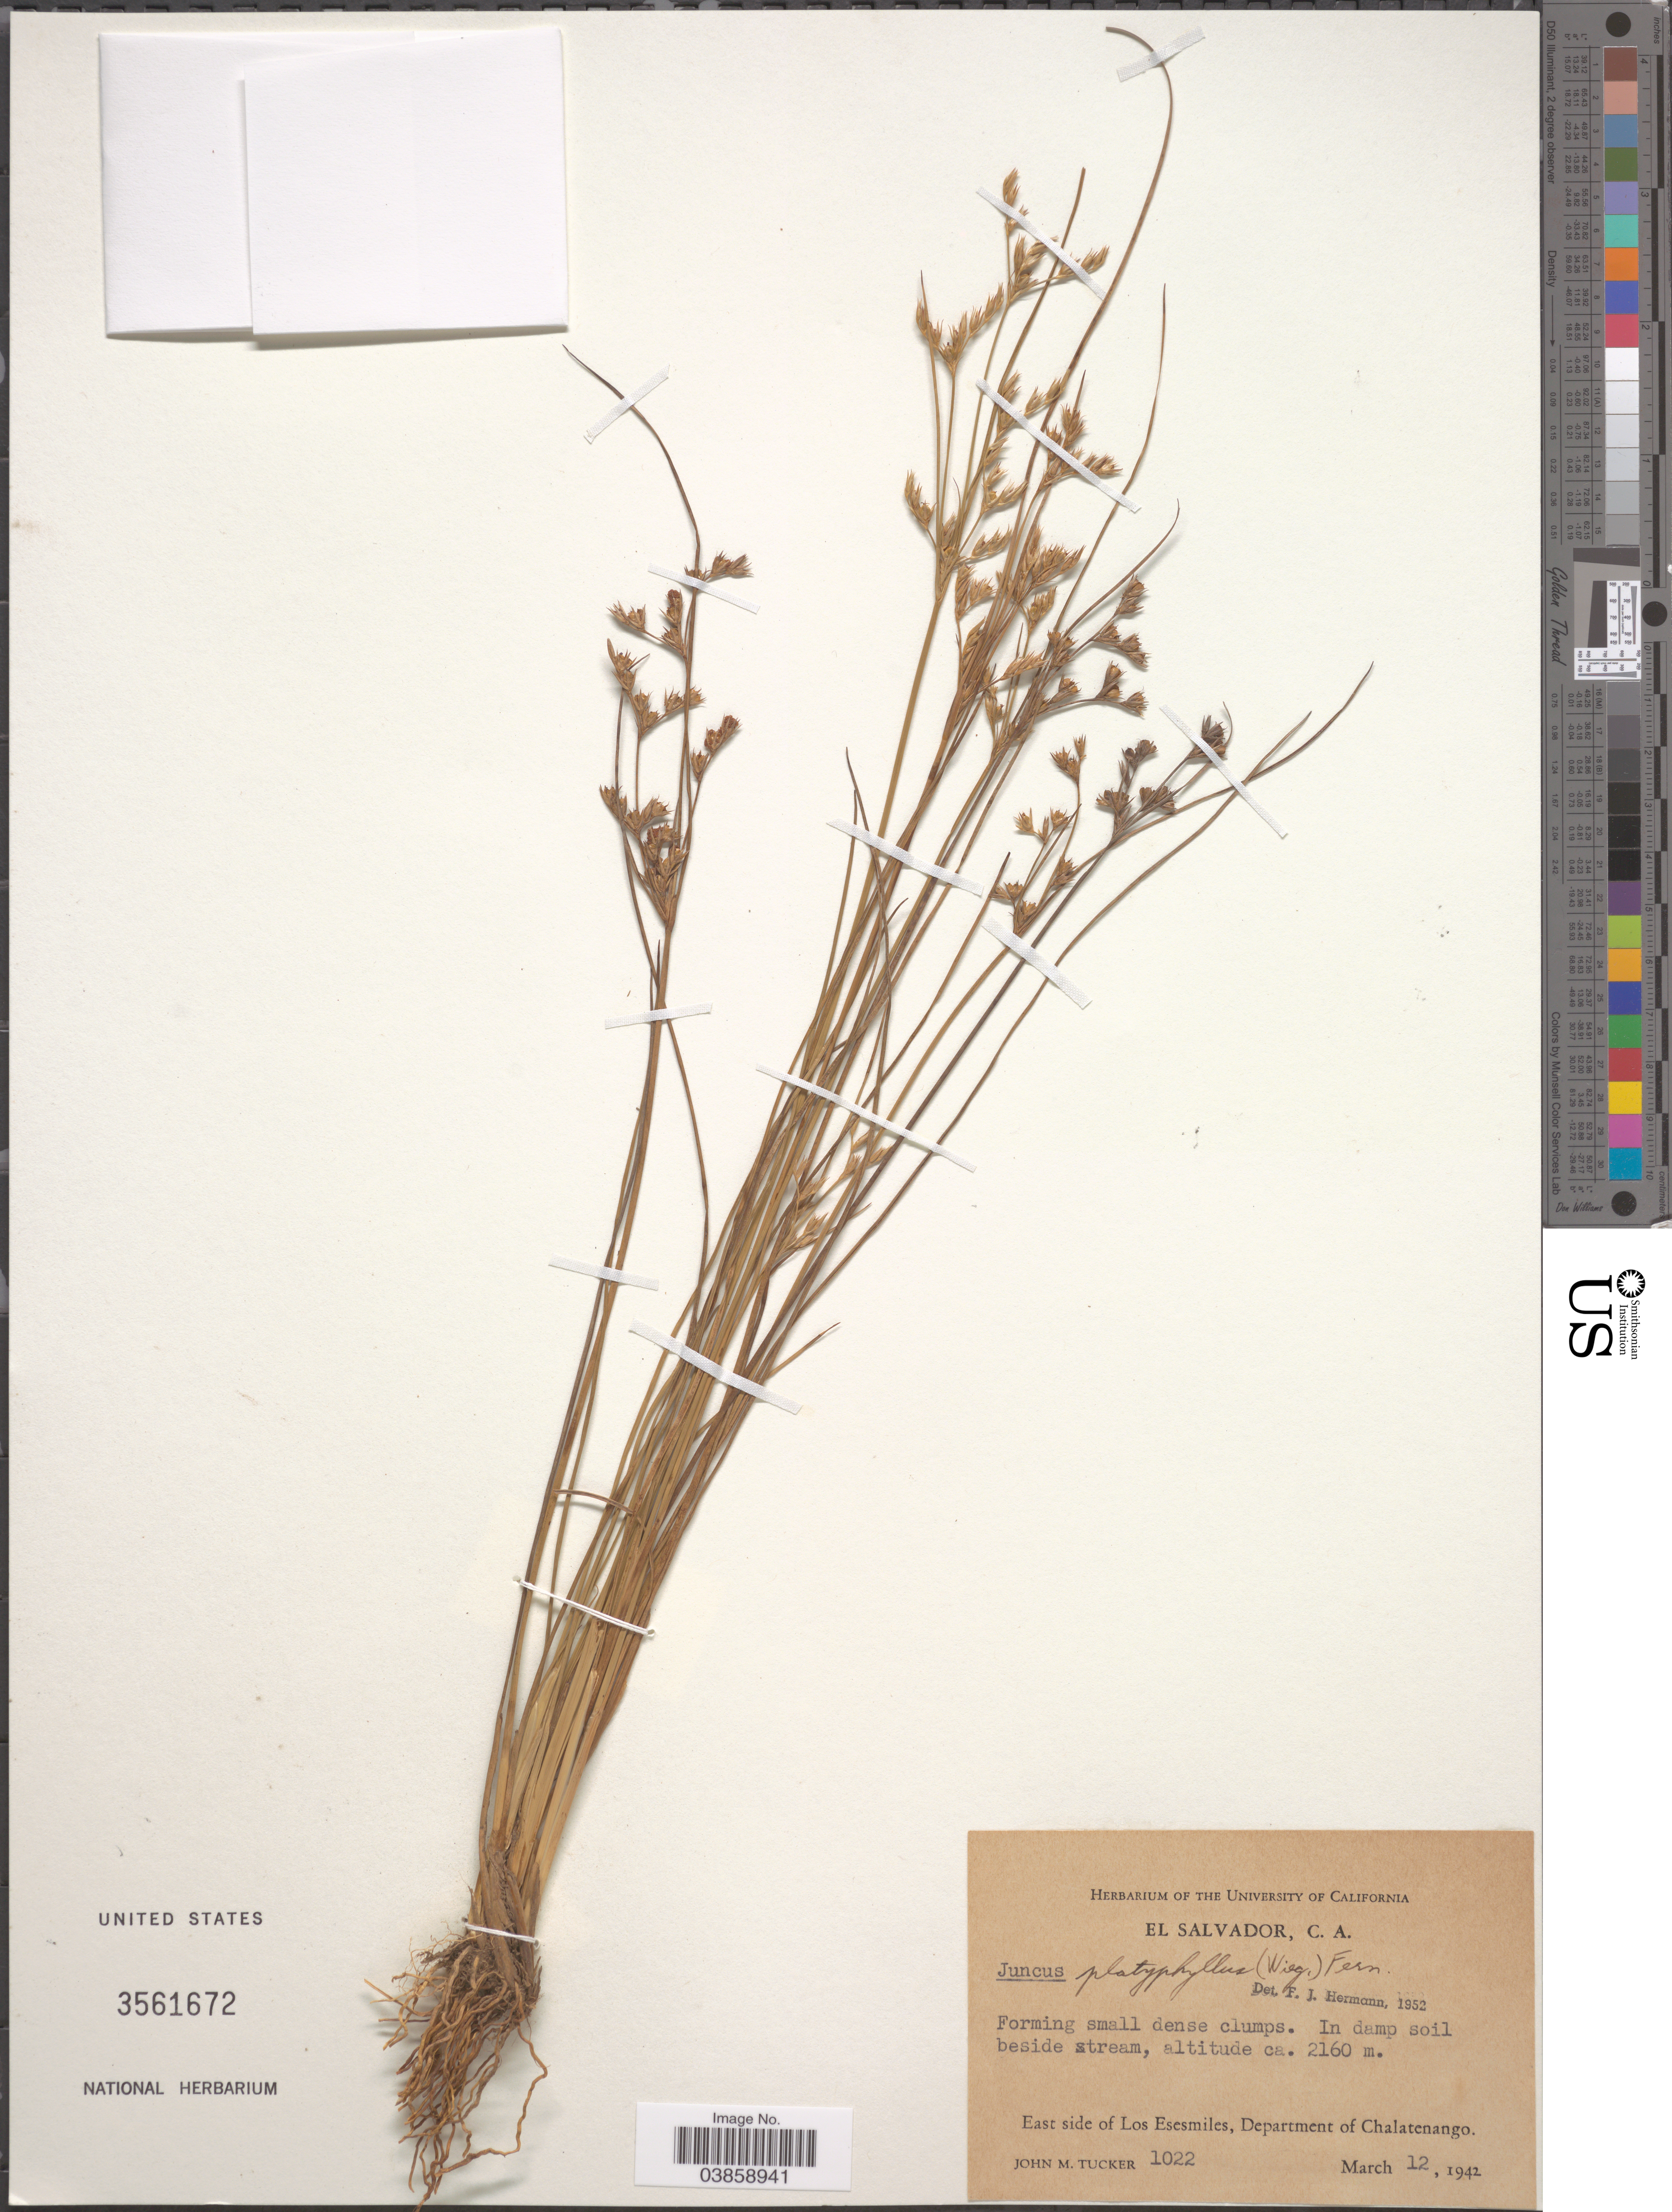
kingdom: Plantae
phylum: Tracheophyta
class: Liliopsida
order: Poales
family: Juncaceae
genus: Juncus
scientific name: Juncus platyphyllus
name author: (Wiegand) Fernald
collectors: J. M. Tucker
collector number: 1022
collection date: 1942-03-12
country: El Salvador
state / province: Chalatenango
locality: East side of Los Esesmiles, Department of Chalatenango.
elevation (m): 2160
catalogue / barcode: US 3561672